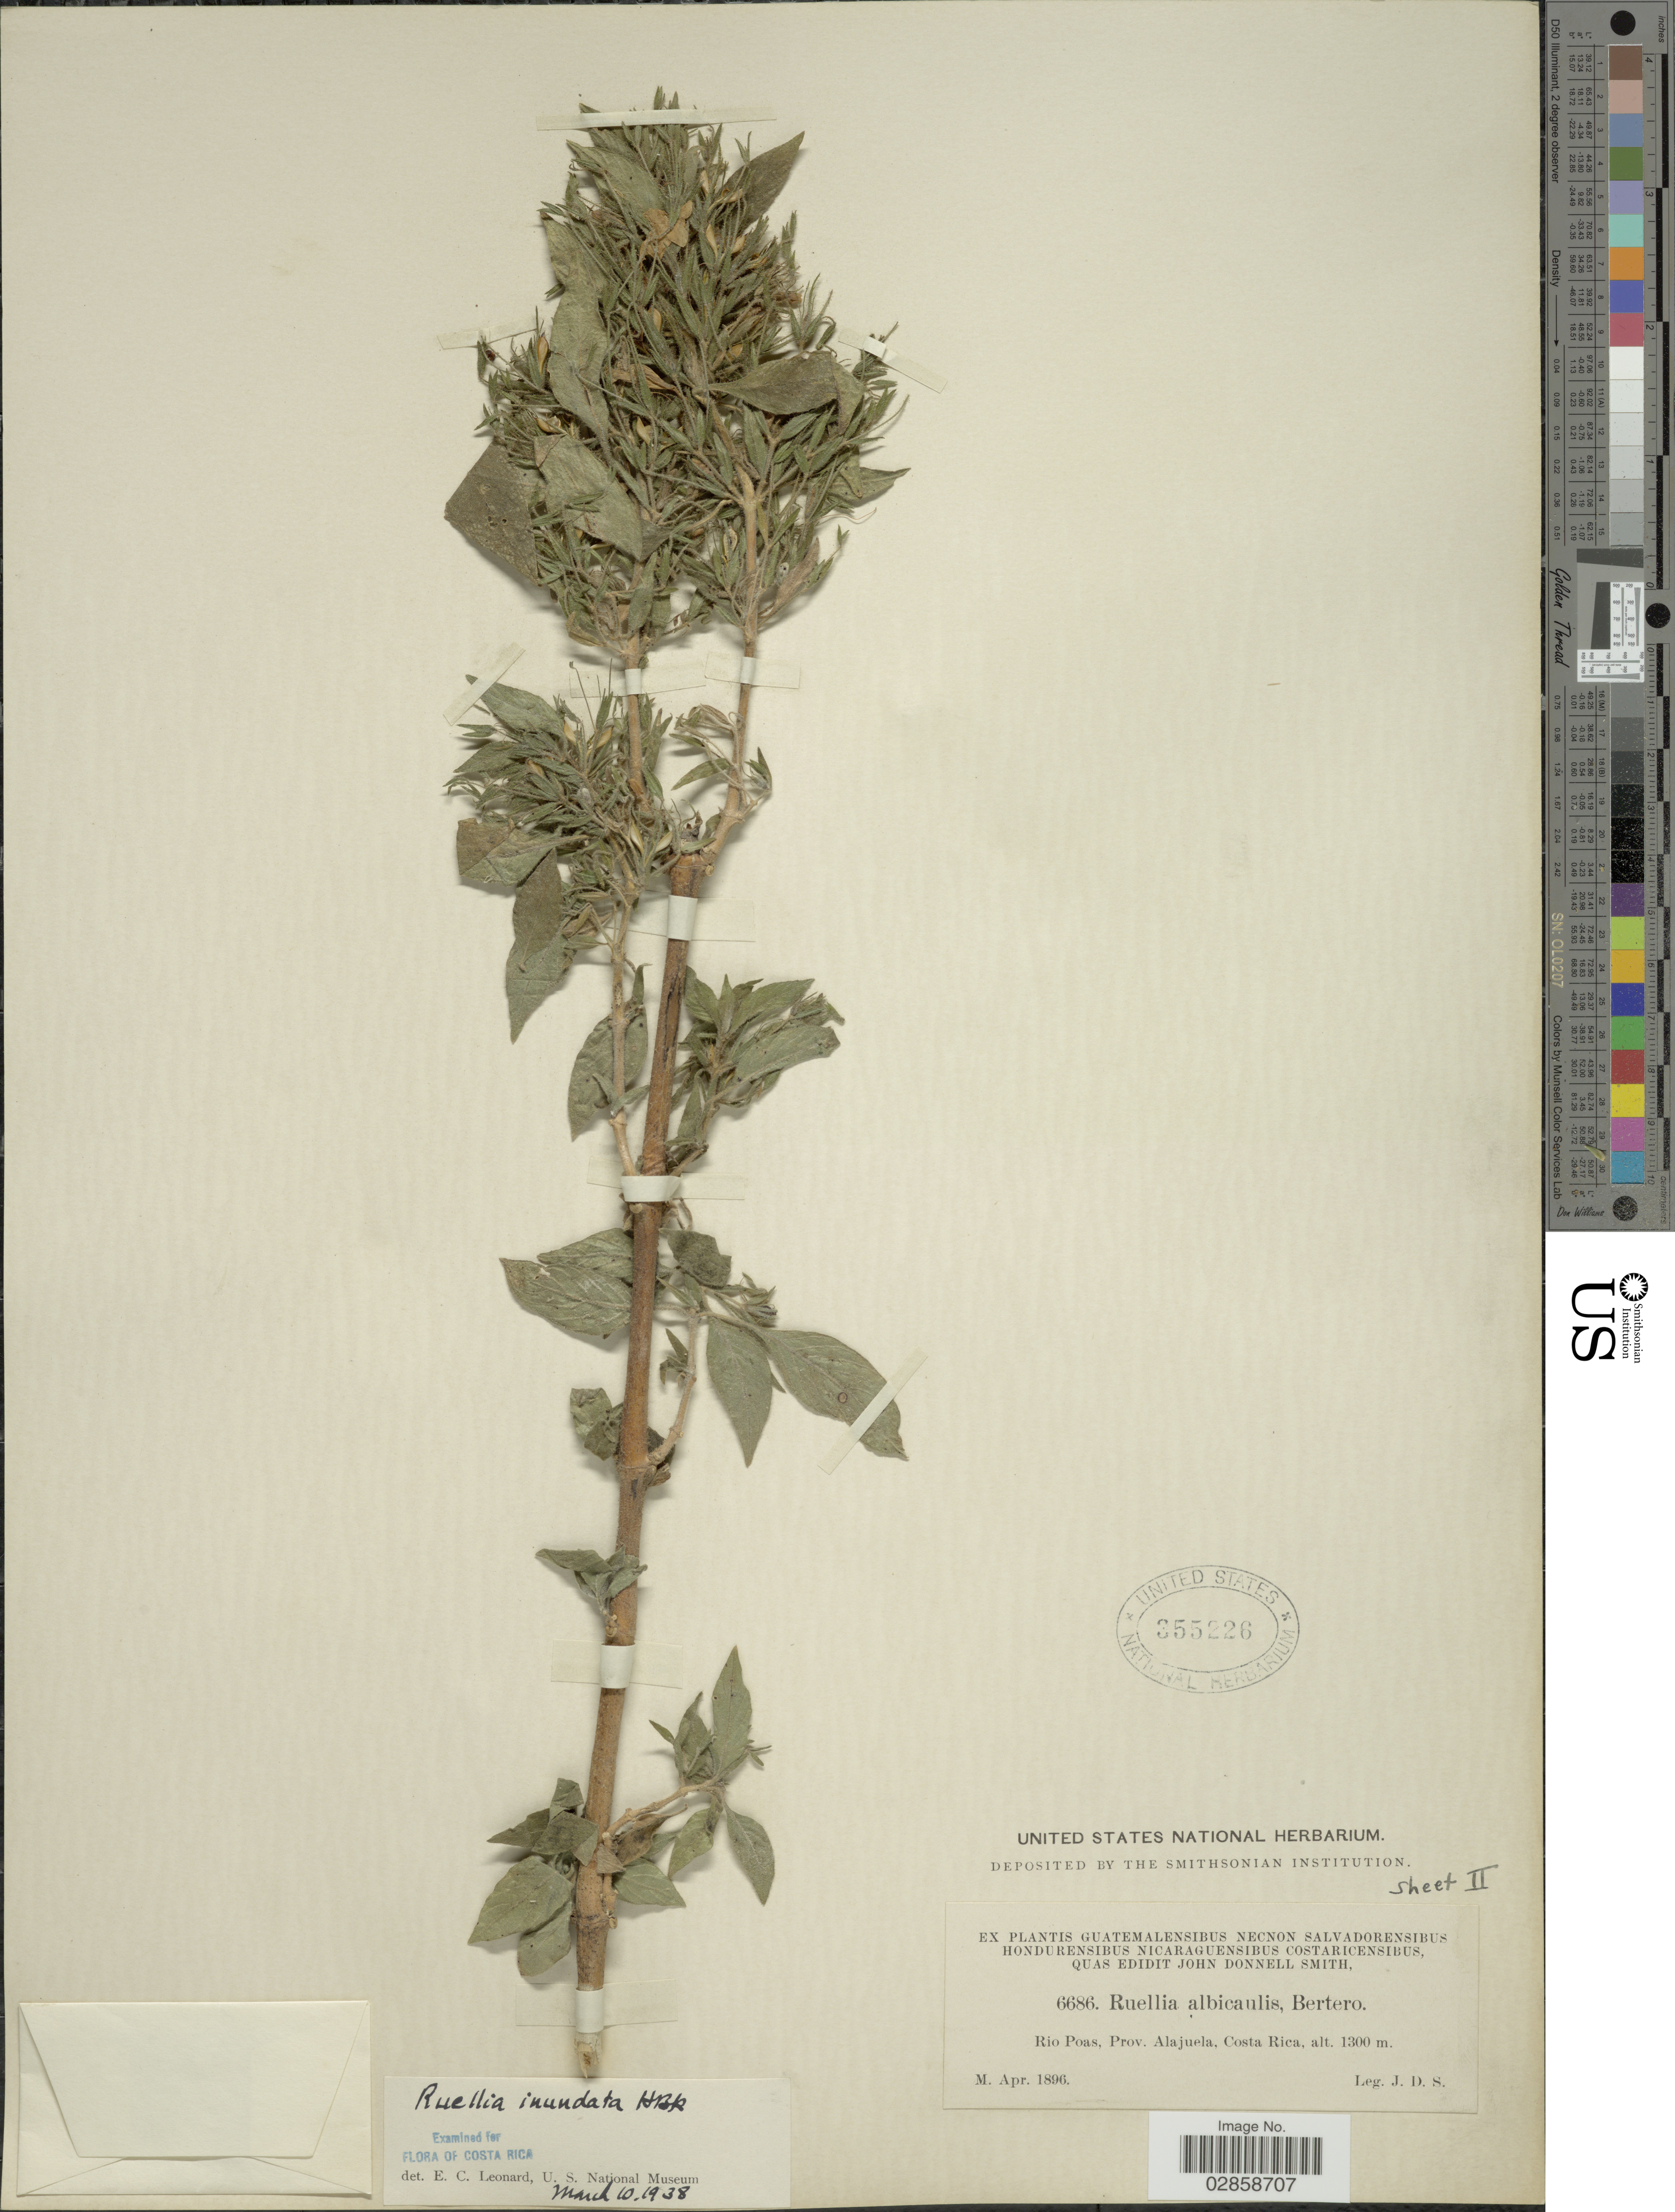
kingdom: Plantae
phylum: Tracheophyta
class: Magnoliopsida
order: Lamiales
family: Acanthaceae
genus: Ruellia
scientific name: Ruellia inundata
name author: Kunth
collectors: J. Donnell Smith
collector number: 6686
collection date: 1896-04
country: Costa Rica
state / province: Alajuela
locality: Rio Poas.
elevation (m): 1300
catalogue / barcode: US 355226